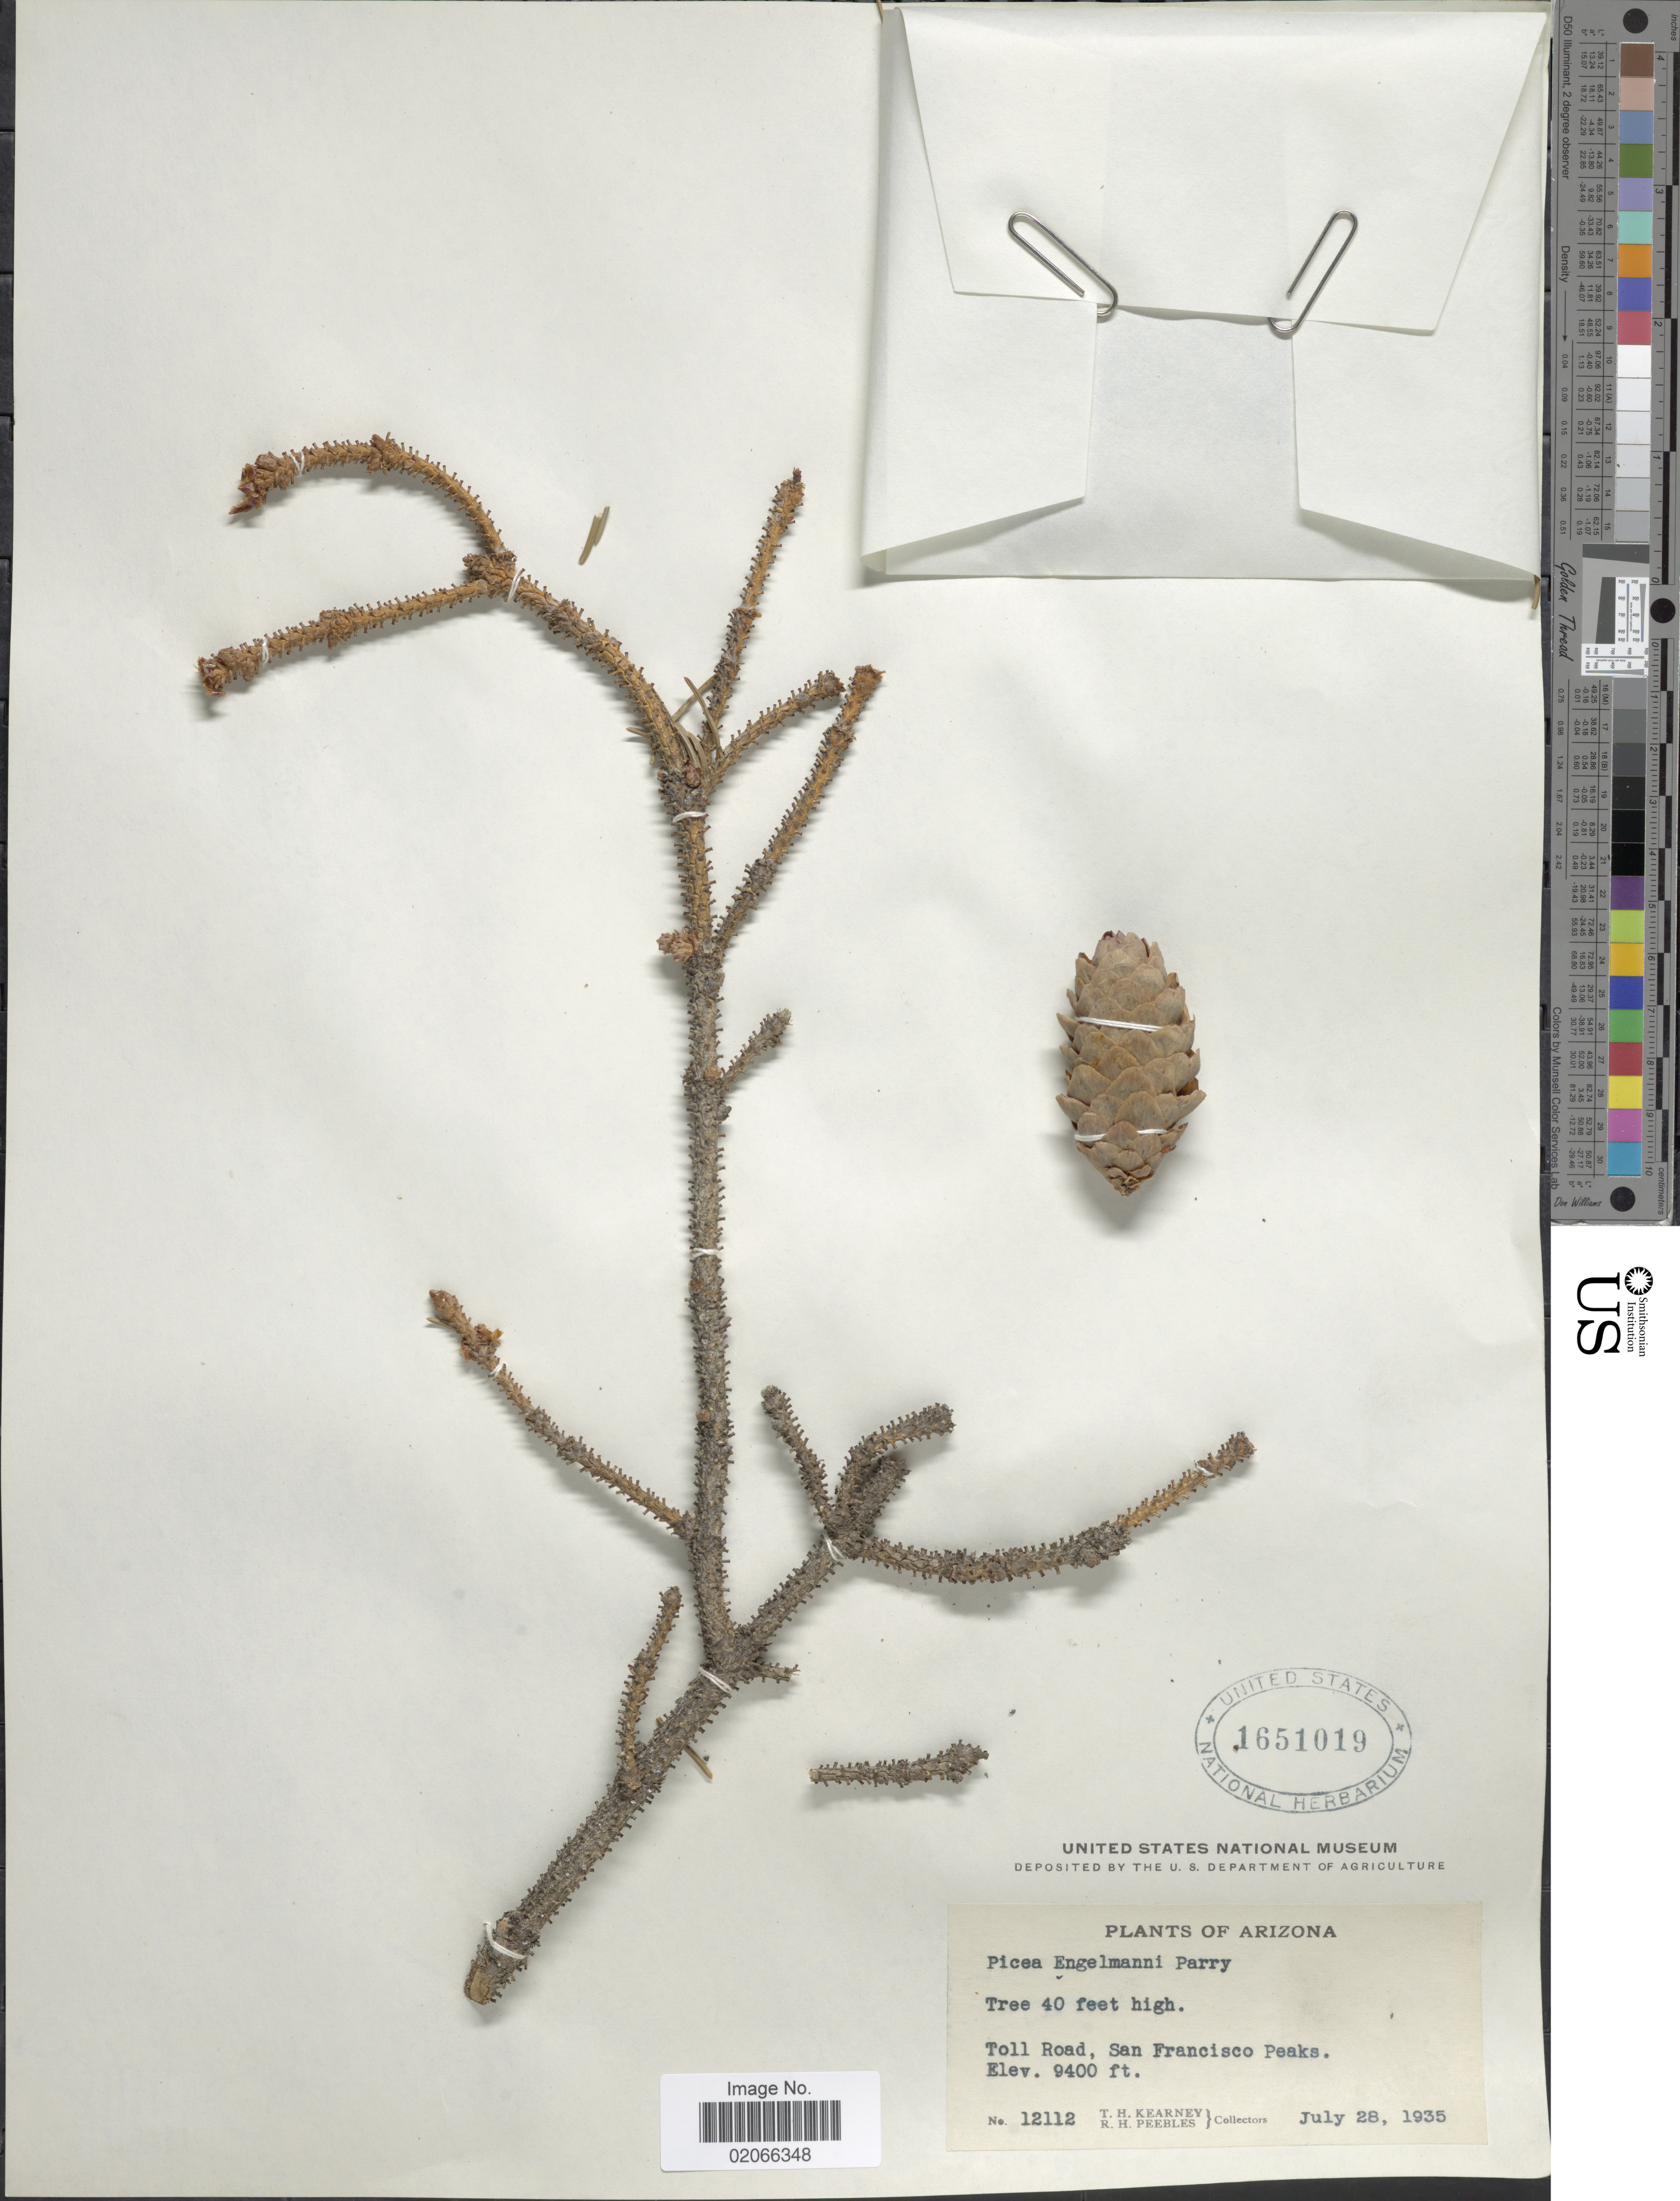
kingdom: Plantae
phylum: Tracheophyta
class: Pinopsida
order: Pinales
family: Pinaceae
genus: Picea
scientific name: Picea engelmannii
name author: Parry ex Engelm.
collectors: T. H. Kearney & R. H. Peebles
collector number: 12112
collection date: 1935-07-28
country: United States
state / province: Arizona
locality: Toll Road, San Francisco Peaks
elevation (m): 2865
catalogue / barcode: US 1651019